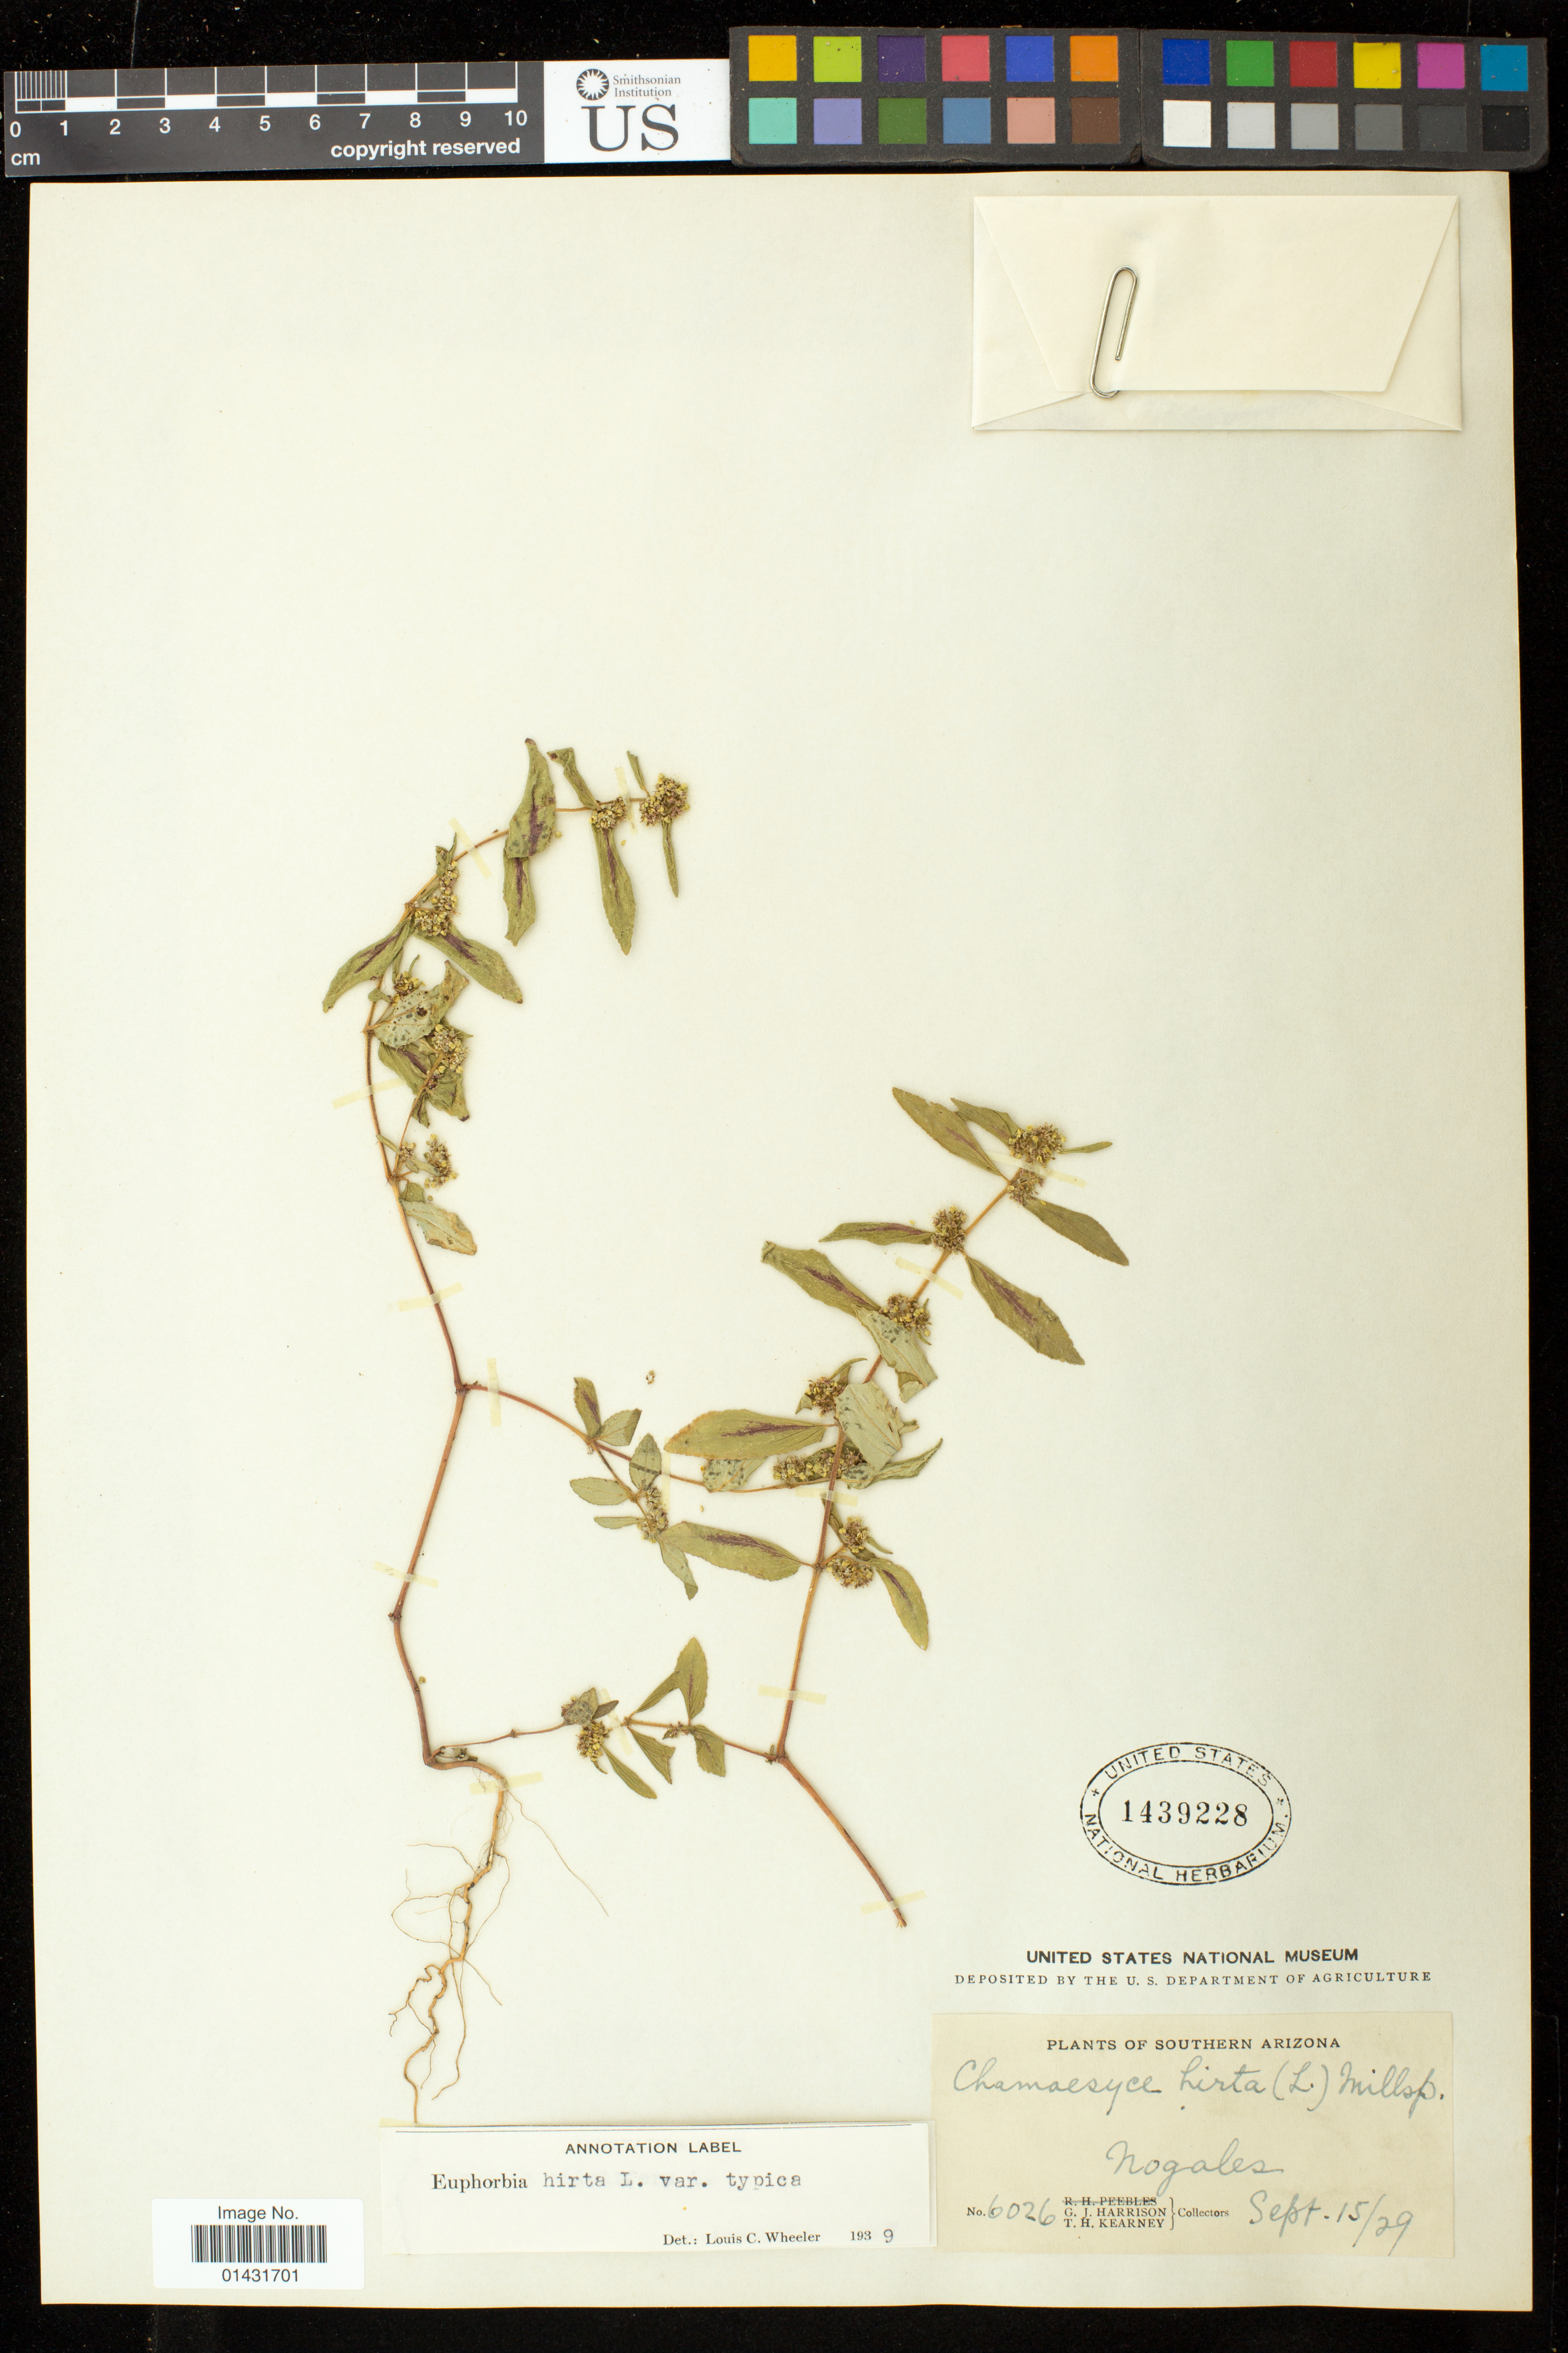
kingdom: Plantae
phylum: Tracheophyta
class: Magnoliopsida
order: Malpighiales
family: Euphorbiaceae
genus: Euphorbia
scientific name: Euphorbia hirta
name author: L.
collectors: G. J. Harrison & T. H. Kearney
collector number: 6026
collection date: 1929-09-15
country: United States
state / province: Arizona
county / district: Santa Cruz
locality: Nogales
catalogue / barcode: US 1439228